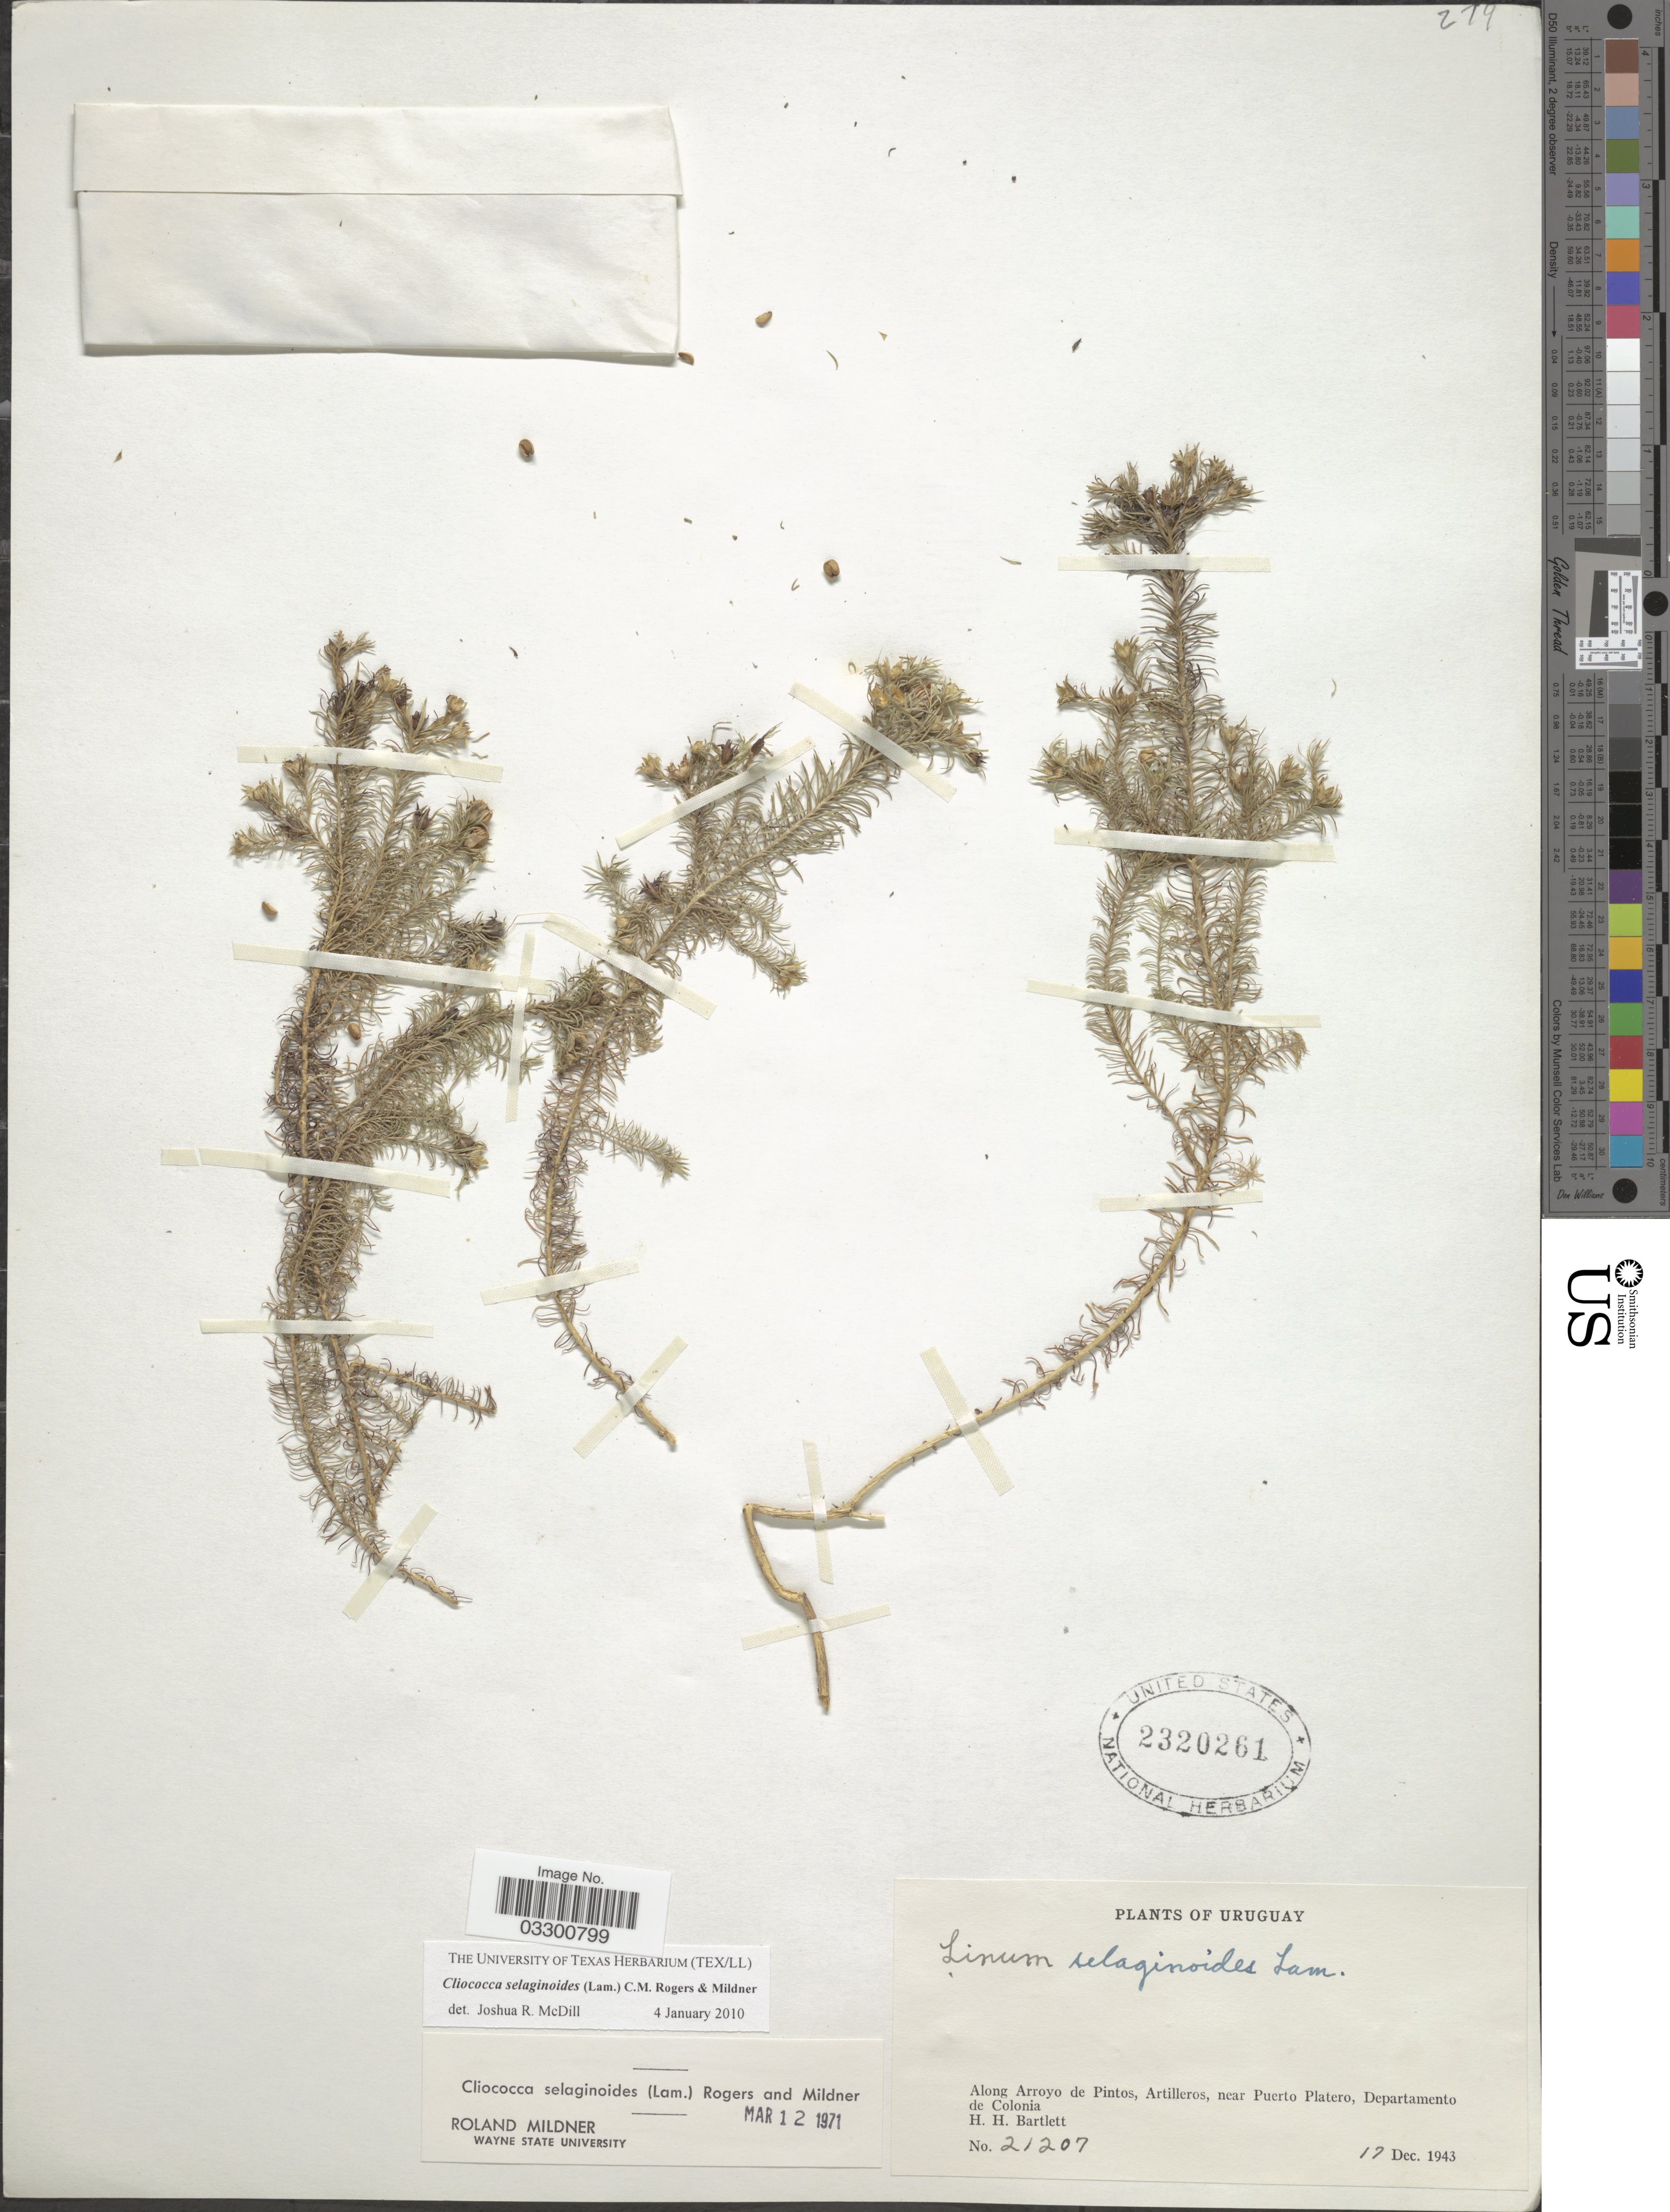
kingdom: Plantae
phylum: Tracheophyta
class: Magnoliopsida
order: Malpighiales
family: Linaceae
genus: Linum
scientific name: Linum selaginoides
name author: Lam.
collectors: H. H. Bartlett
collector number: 21207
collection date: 1943-12-17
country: Uruguay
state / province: Colonia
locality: Along Arroyo de Pintos, Artilleros, near Puerto Platero, Departamento de Colonia.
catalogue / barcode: US 2320261